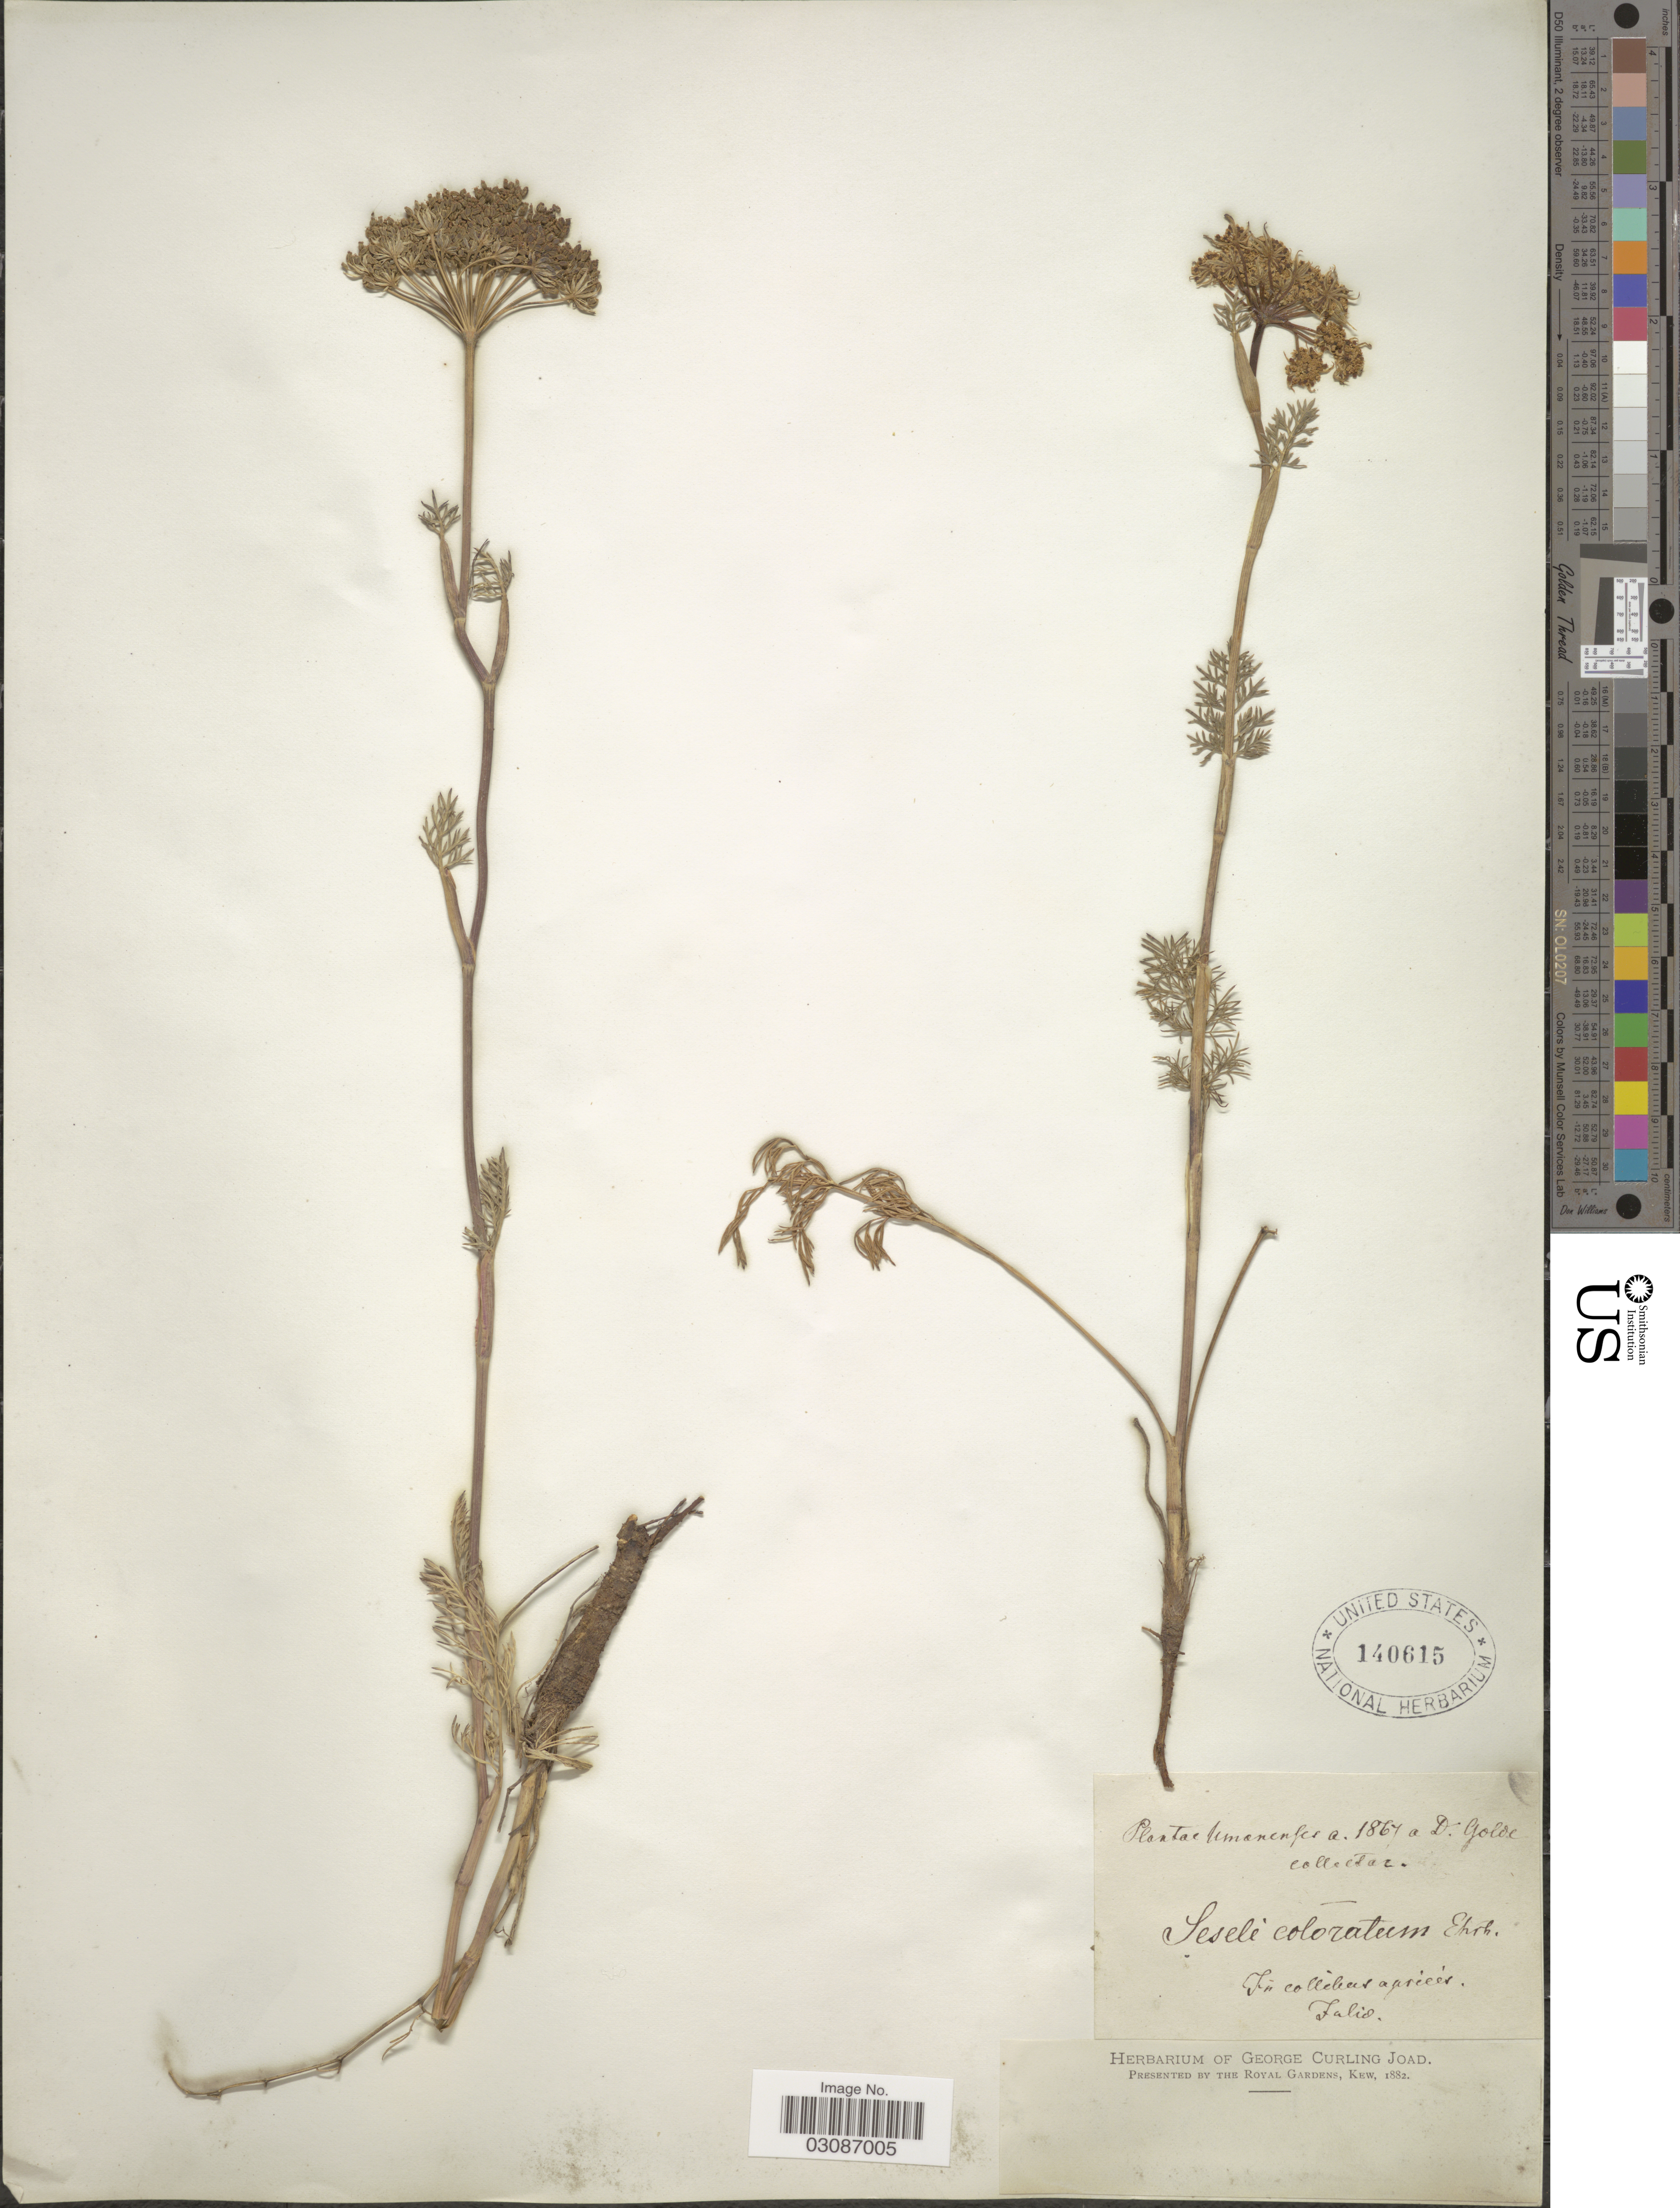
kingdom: Plantae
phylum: Tracheophyta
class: Magnoliopsida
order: Apiales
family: Apiaceae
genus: Seseli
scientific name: Seseli coloratum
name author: Ehrh.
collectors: D. Golde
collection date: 1867-07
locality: Umanenses.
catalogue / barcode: US 140614